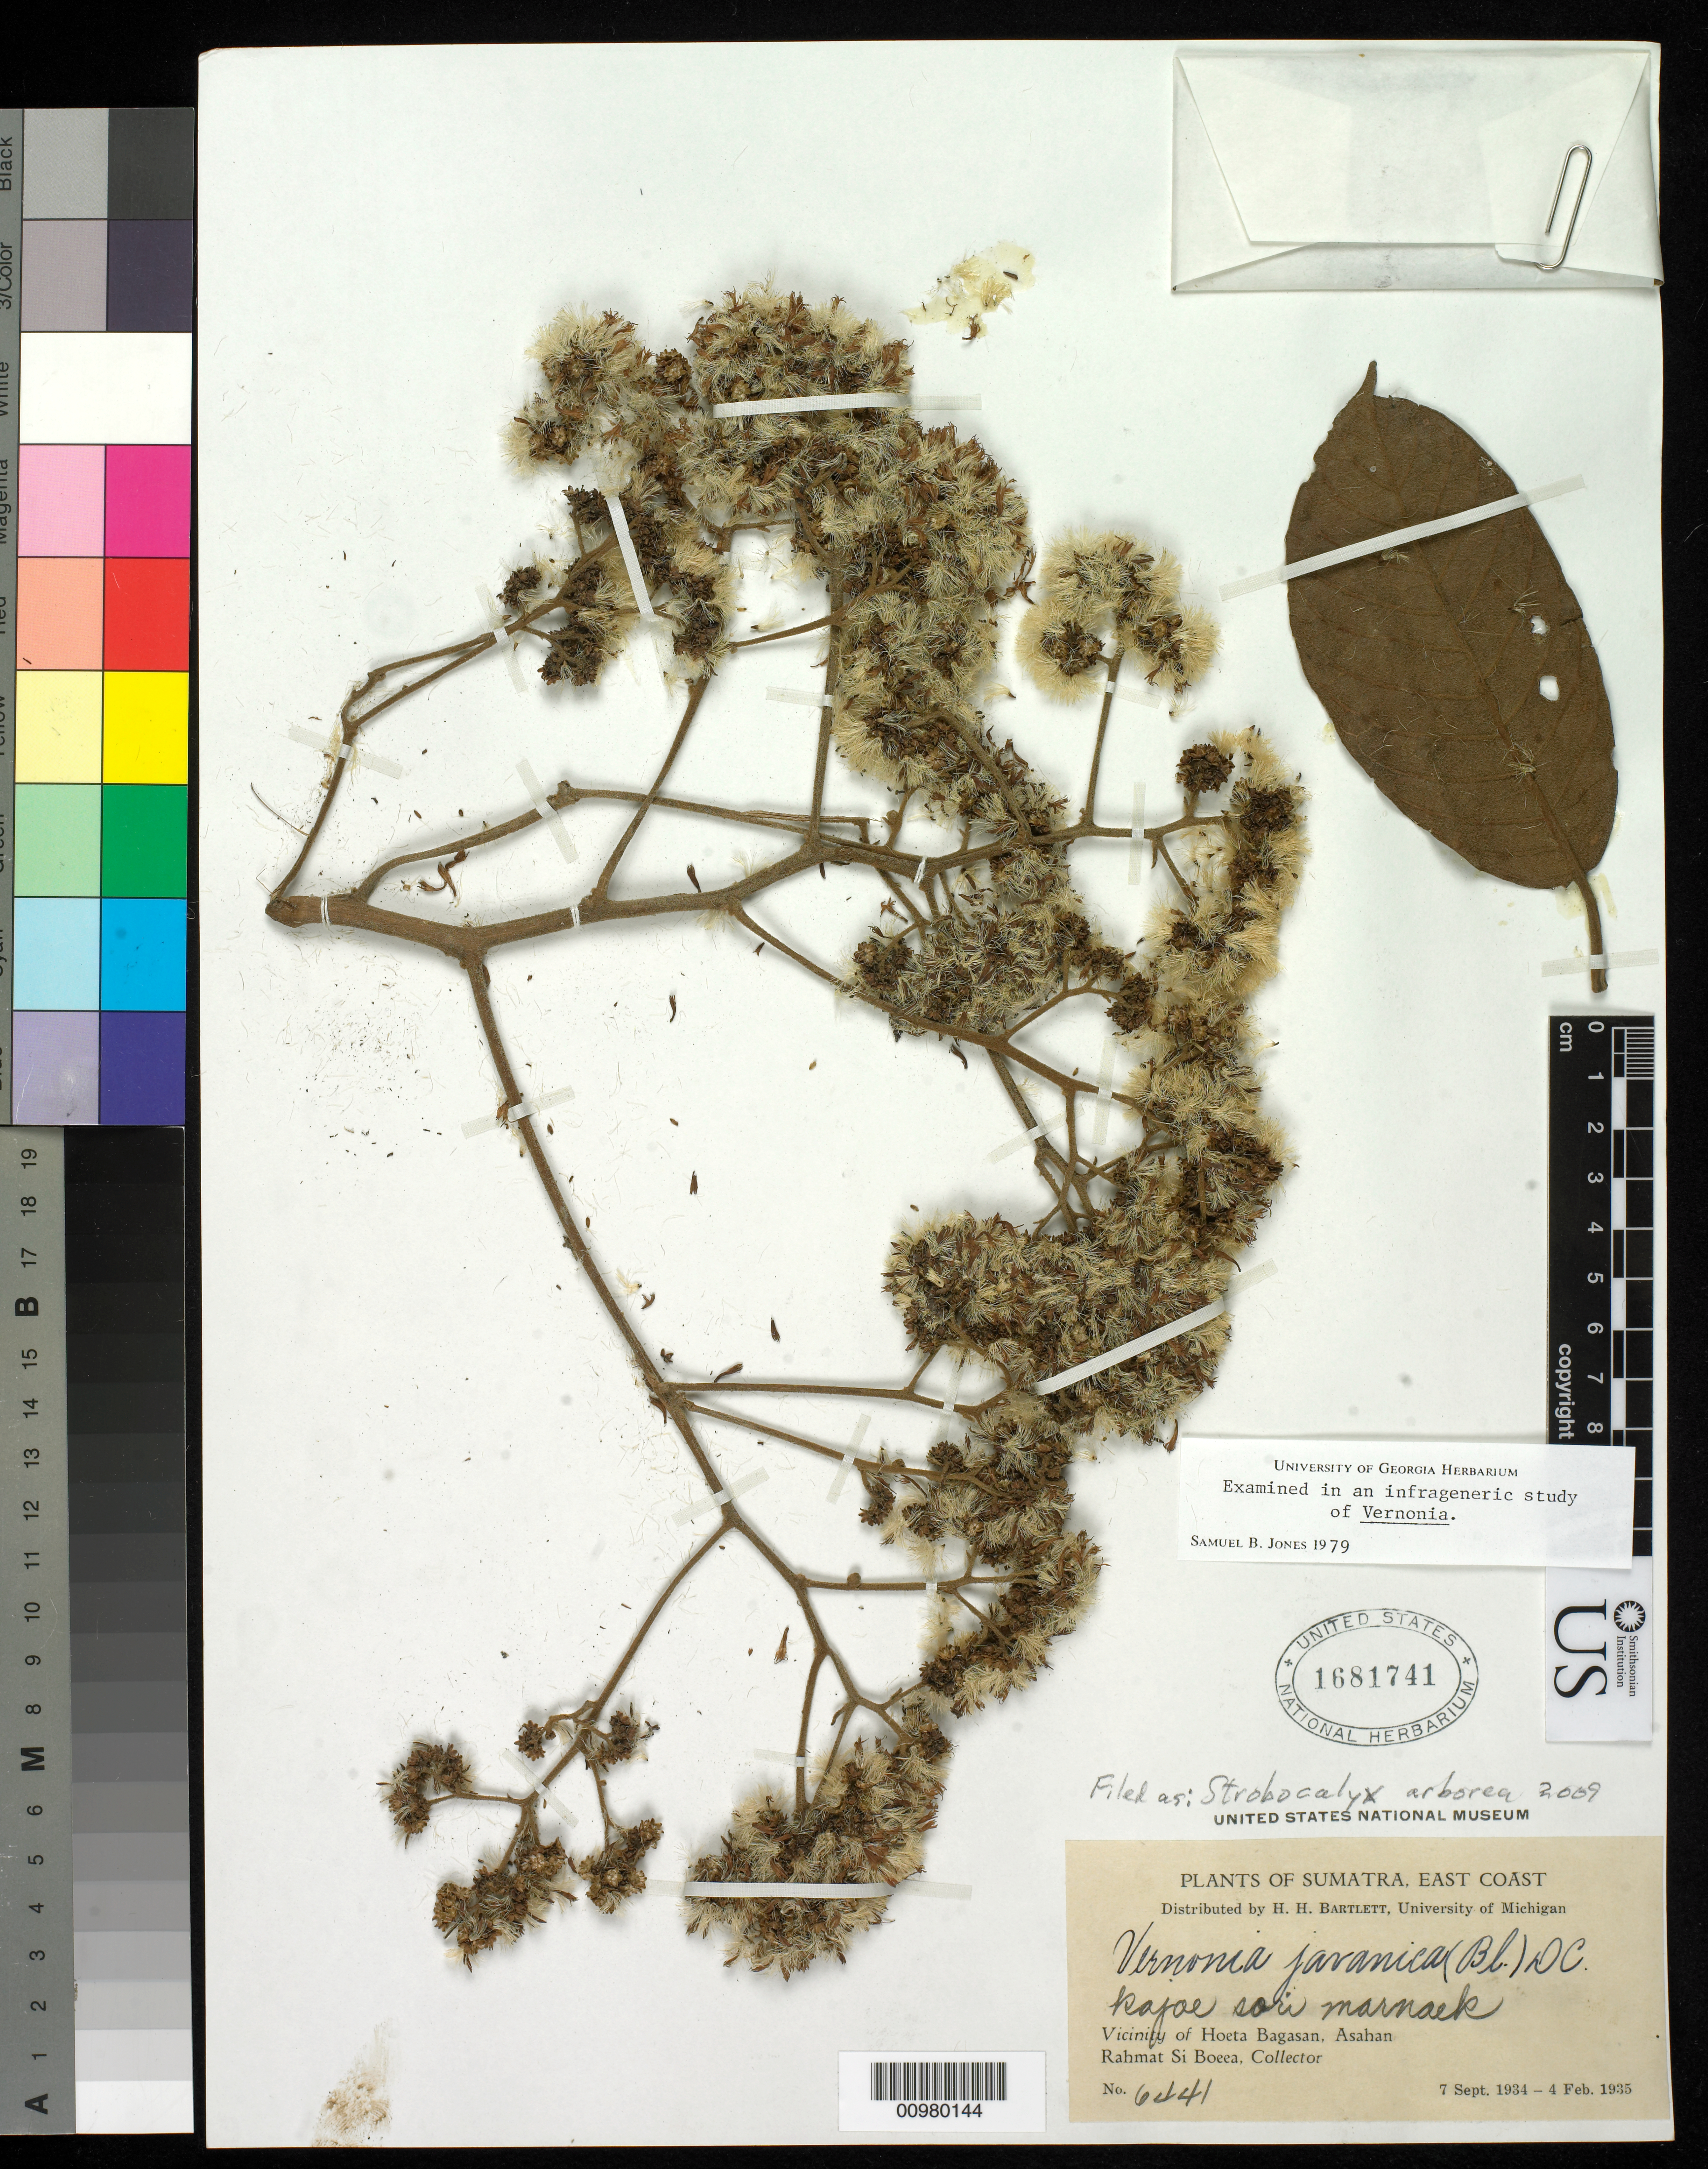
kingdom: Plantae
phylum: Tracheophyta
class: Magnoliopsida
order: Asterales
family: Asteraceae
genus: Strobocalyx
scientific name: Strobocalyx arborea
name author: (Buch.-Ham.) Sch. Bip.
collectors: Rahmat Si Boeea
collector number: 6441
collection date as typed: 07 Sep 1934 to 04 Feb 1935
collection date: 1934-09-07/1935-02-04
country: Indonesia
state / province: Sumatra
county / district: North Sumatra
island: Sumatra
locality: Vicinity of Hoeta Bagasan, Asahan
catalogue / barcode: US 1681741